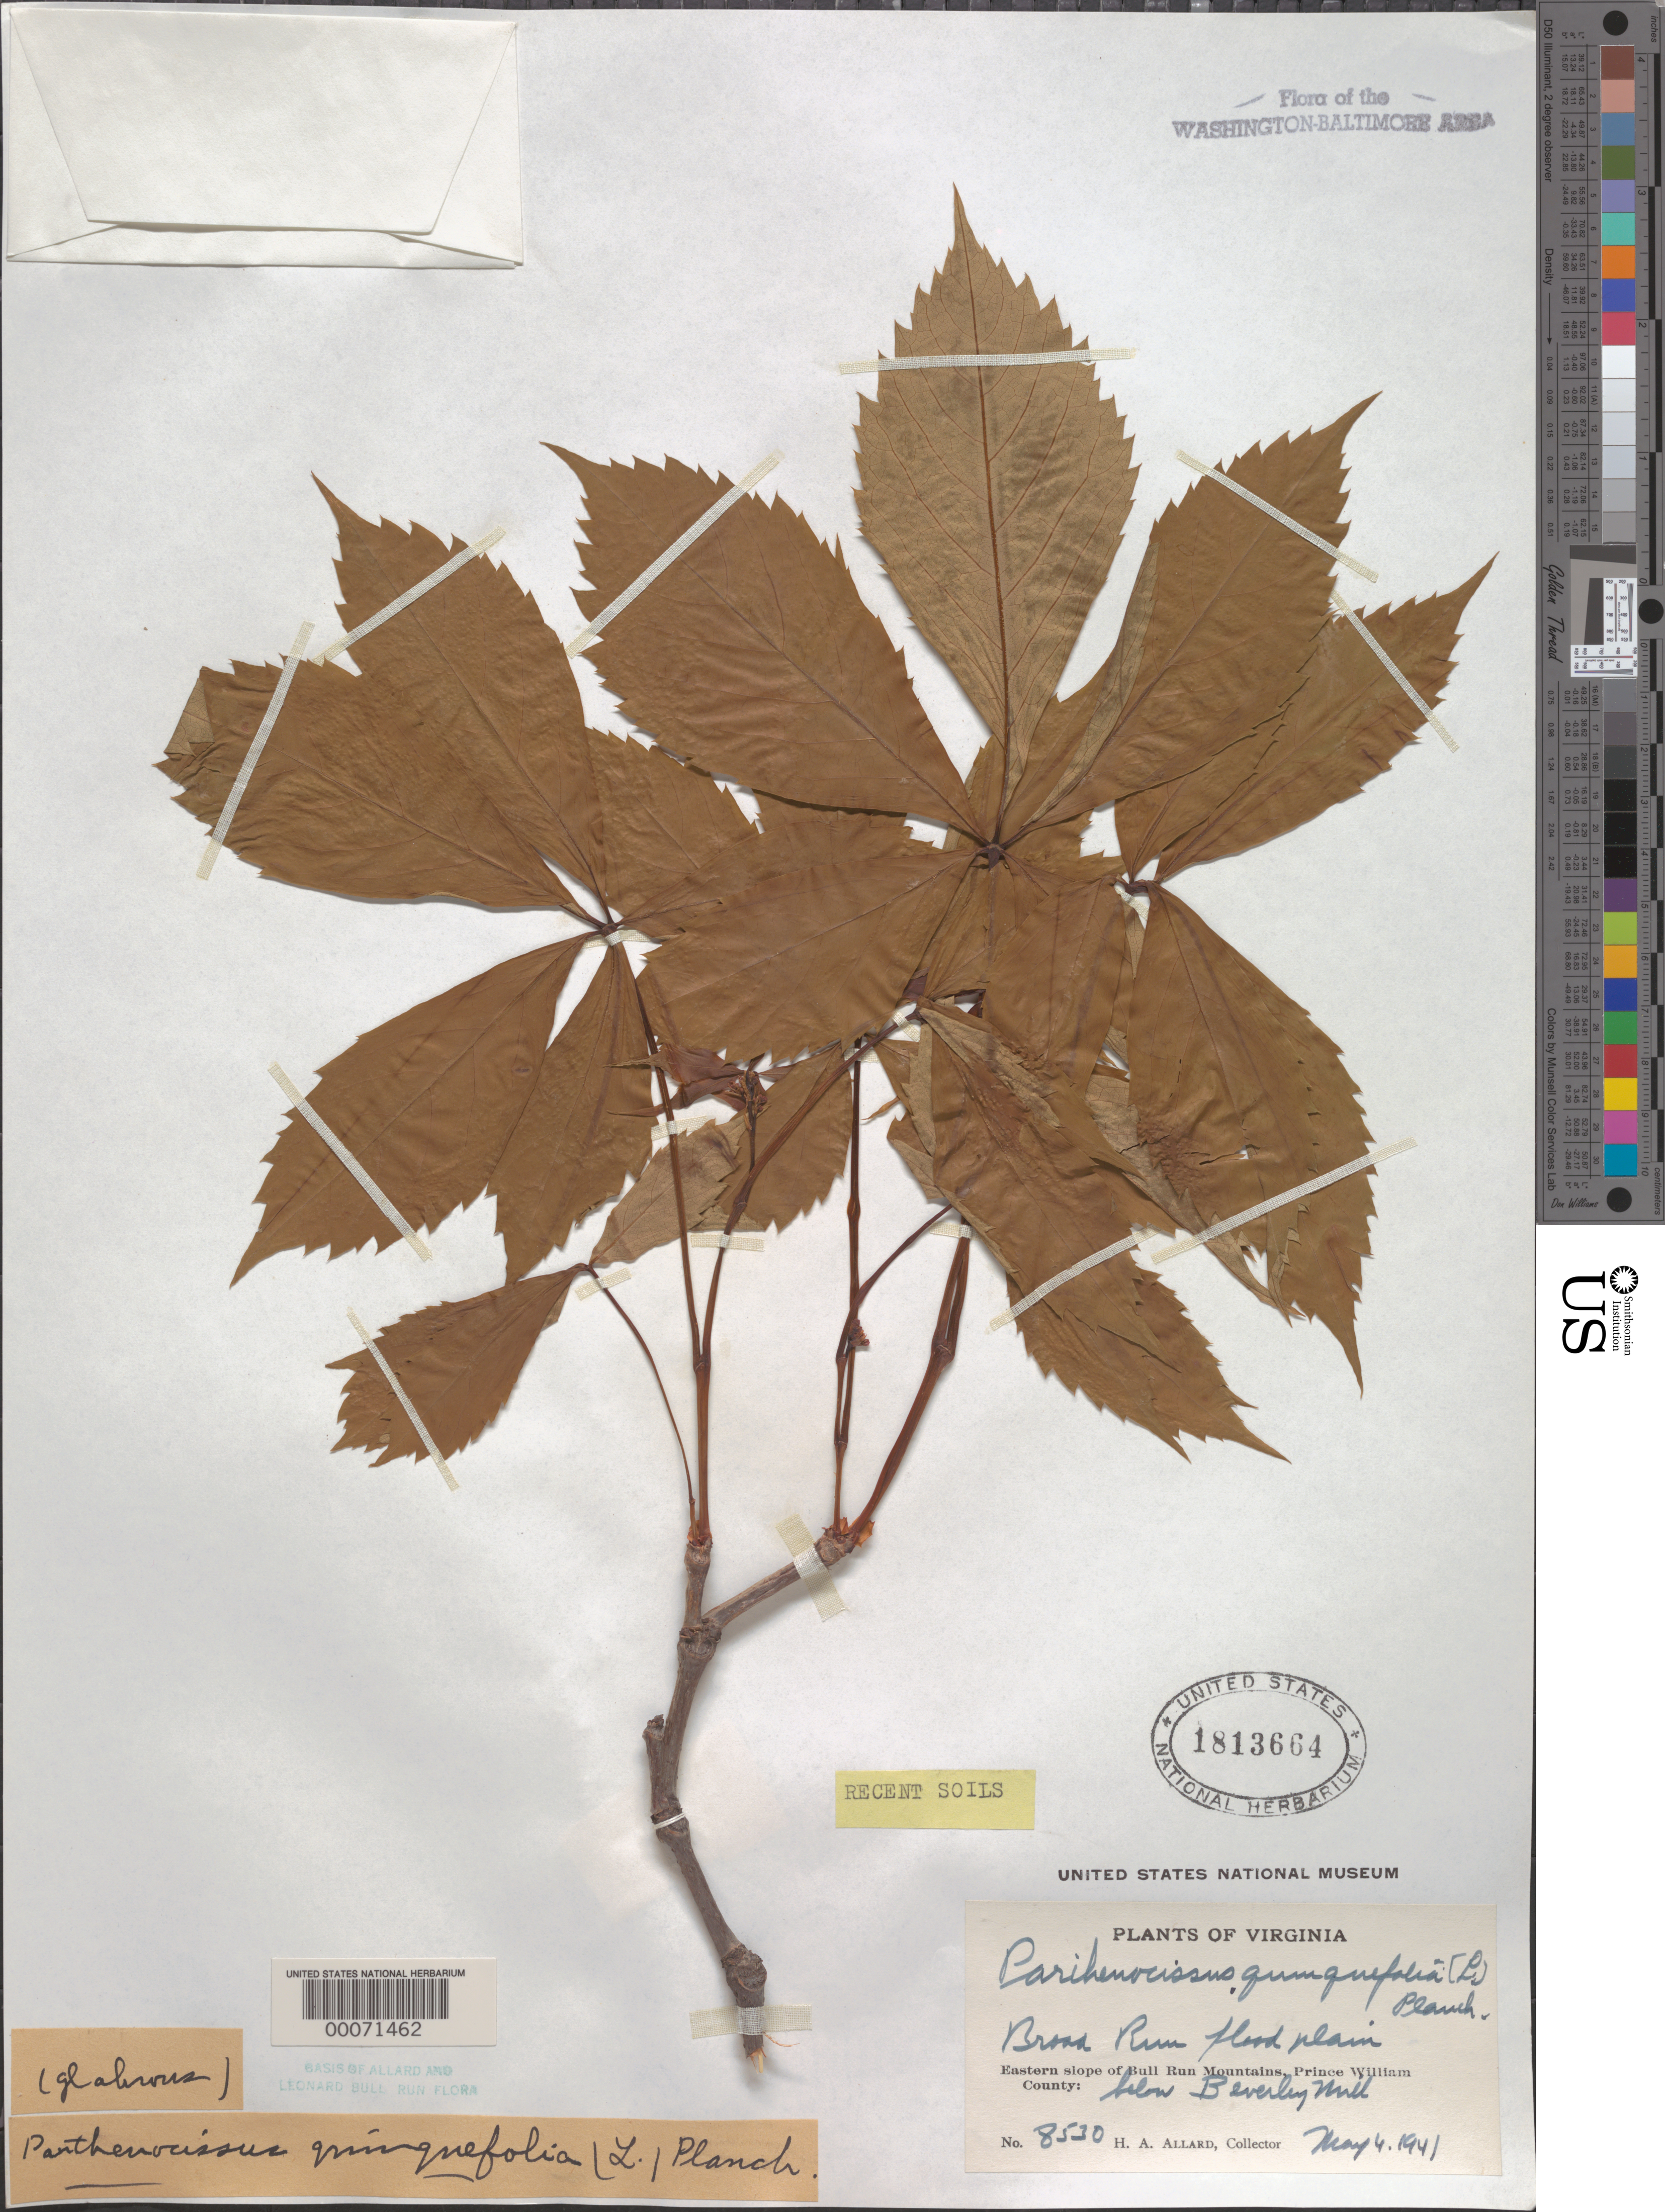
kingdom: Plantae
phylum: Tracheophyta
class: Magnoliopsida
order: Vitales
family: Vitaceae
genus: Parthenocissus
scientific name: Parthenocissus quinquefolia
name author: (L.) Planch.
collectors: H. A. Allard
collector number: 8530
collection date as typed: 04 May 1941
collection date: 1941-05-04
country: United States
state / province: Virginia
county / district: Prince William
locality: Broad Run below Beverley Mill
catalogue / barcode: US 1813664